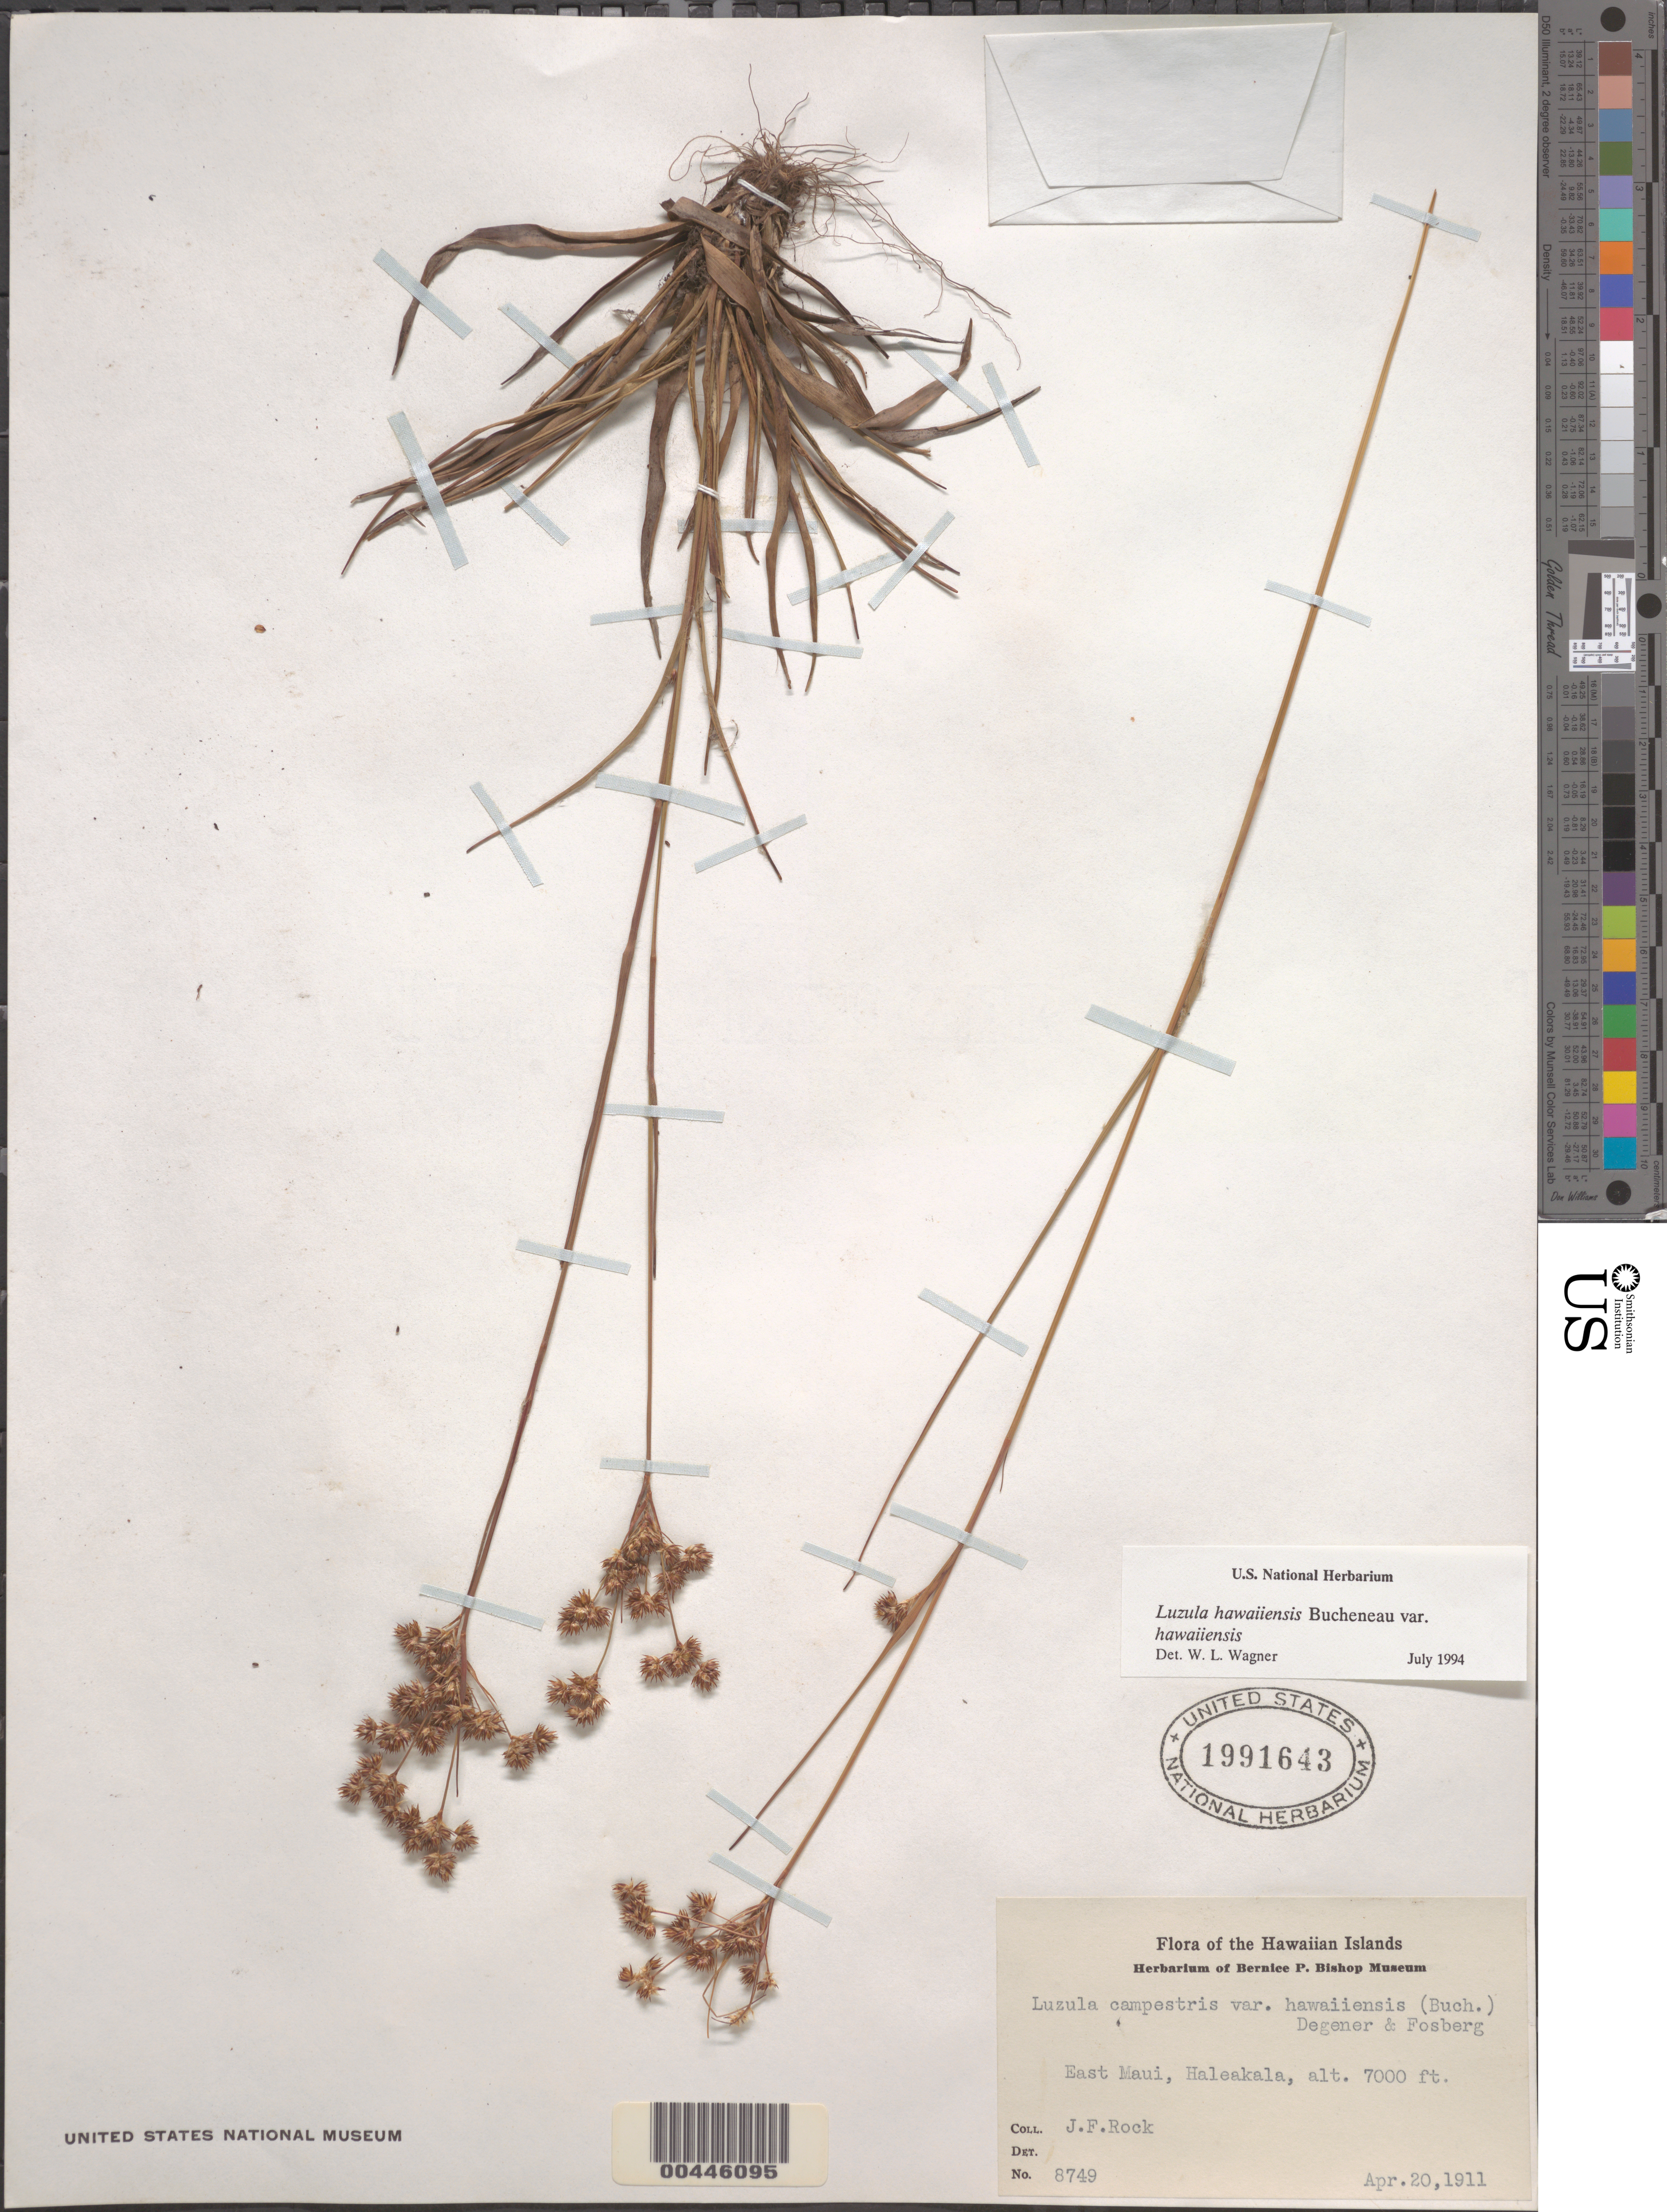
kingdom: Plantae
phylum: Tracheophyta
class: Liliopsida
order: Poales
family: Juncaceae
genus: Luzula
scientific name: Luzula hawaiiensis var. hawaiiensis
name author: Buchenau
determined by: Wagner, W. L., (BOT), Smithsonian Institution - National Museum of Natural History (UNITED STATES)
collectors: J. F. Rock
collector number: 8749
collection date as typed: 20 Apr 1911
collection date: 1911-04-20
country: United States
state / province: Hawaii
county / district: Maui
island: Maui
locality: E Maui, Haleakala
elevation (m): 2134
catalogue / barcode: US 1991643